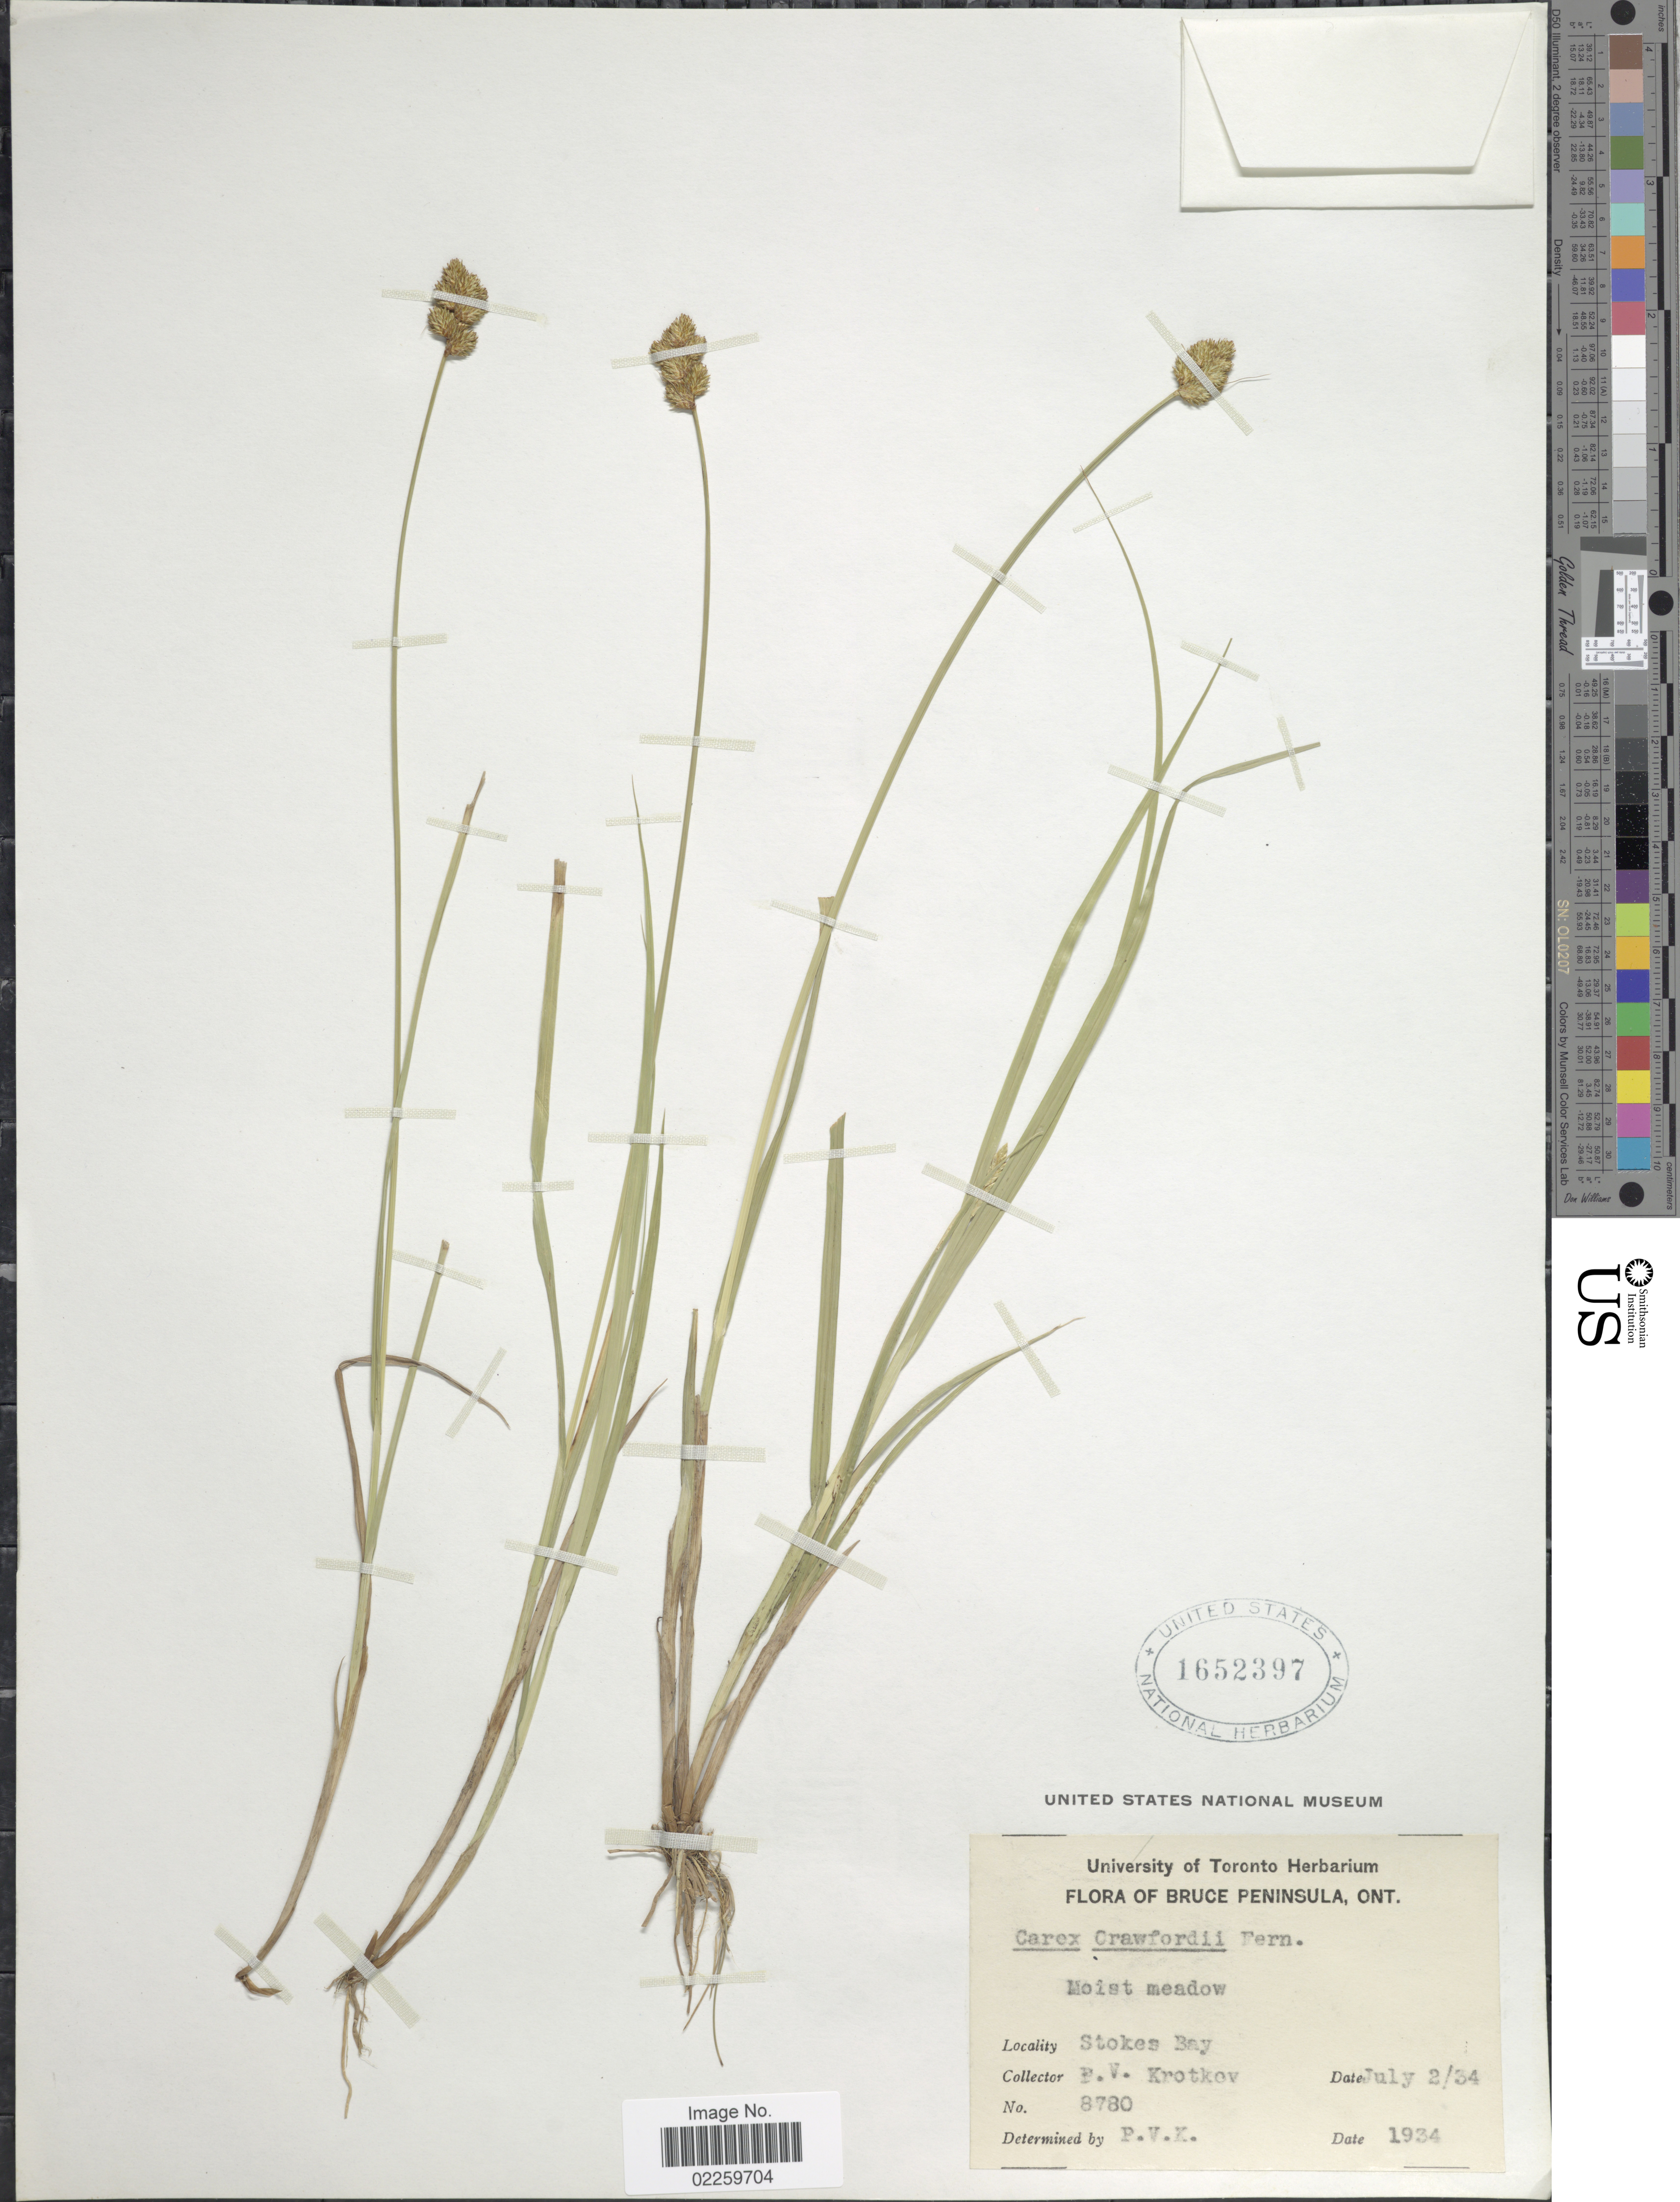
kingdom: Plantae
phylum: Tracheophyta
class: Liliopsida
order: Poales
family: Cyperaceae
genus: Carex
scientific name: Carex crawfordii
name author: Fernald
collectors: P. V. Krotkov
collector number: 8780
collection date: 1934-07-02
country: Canada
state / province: Ontario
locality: Bruce Peninsula, Stokes Bay.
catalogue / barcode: US 1652397